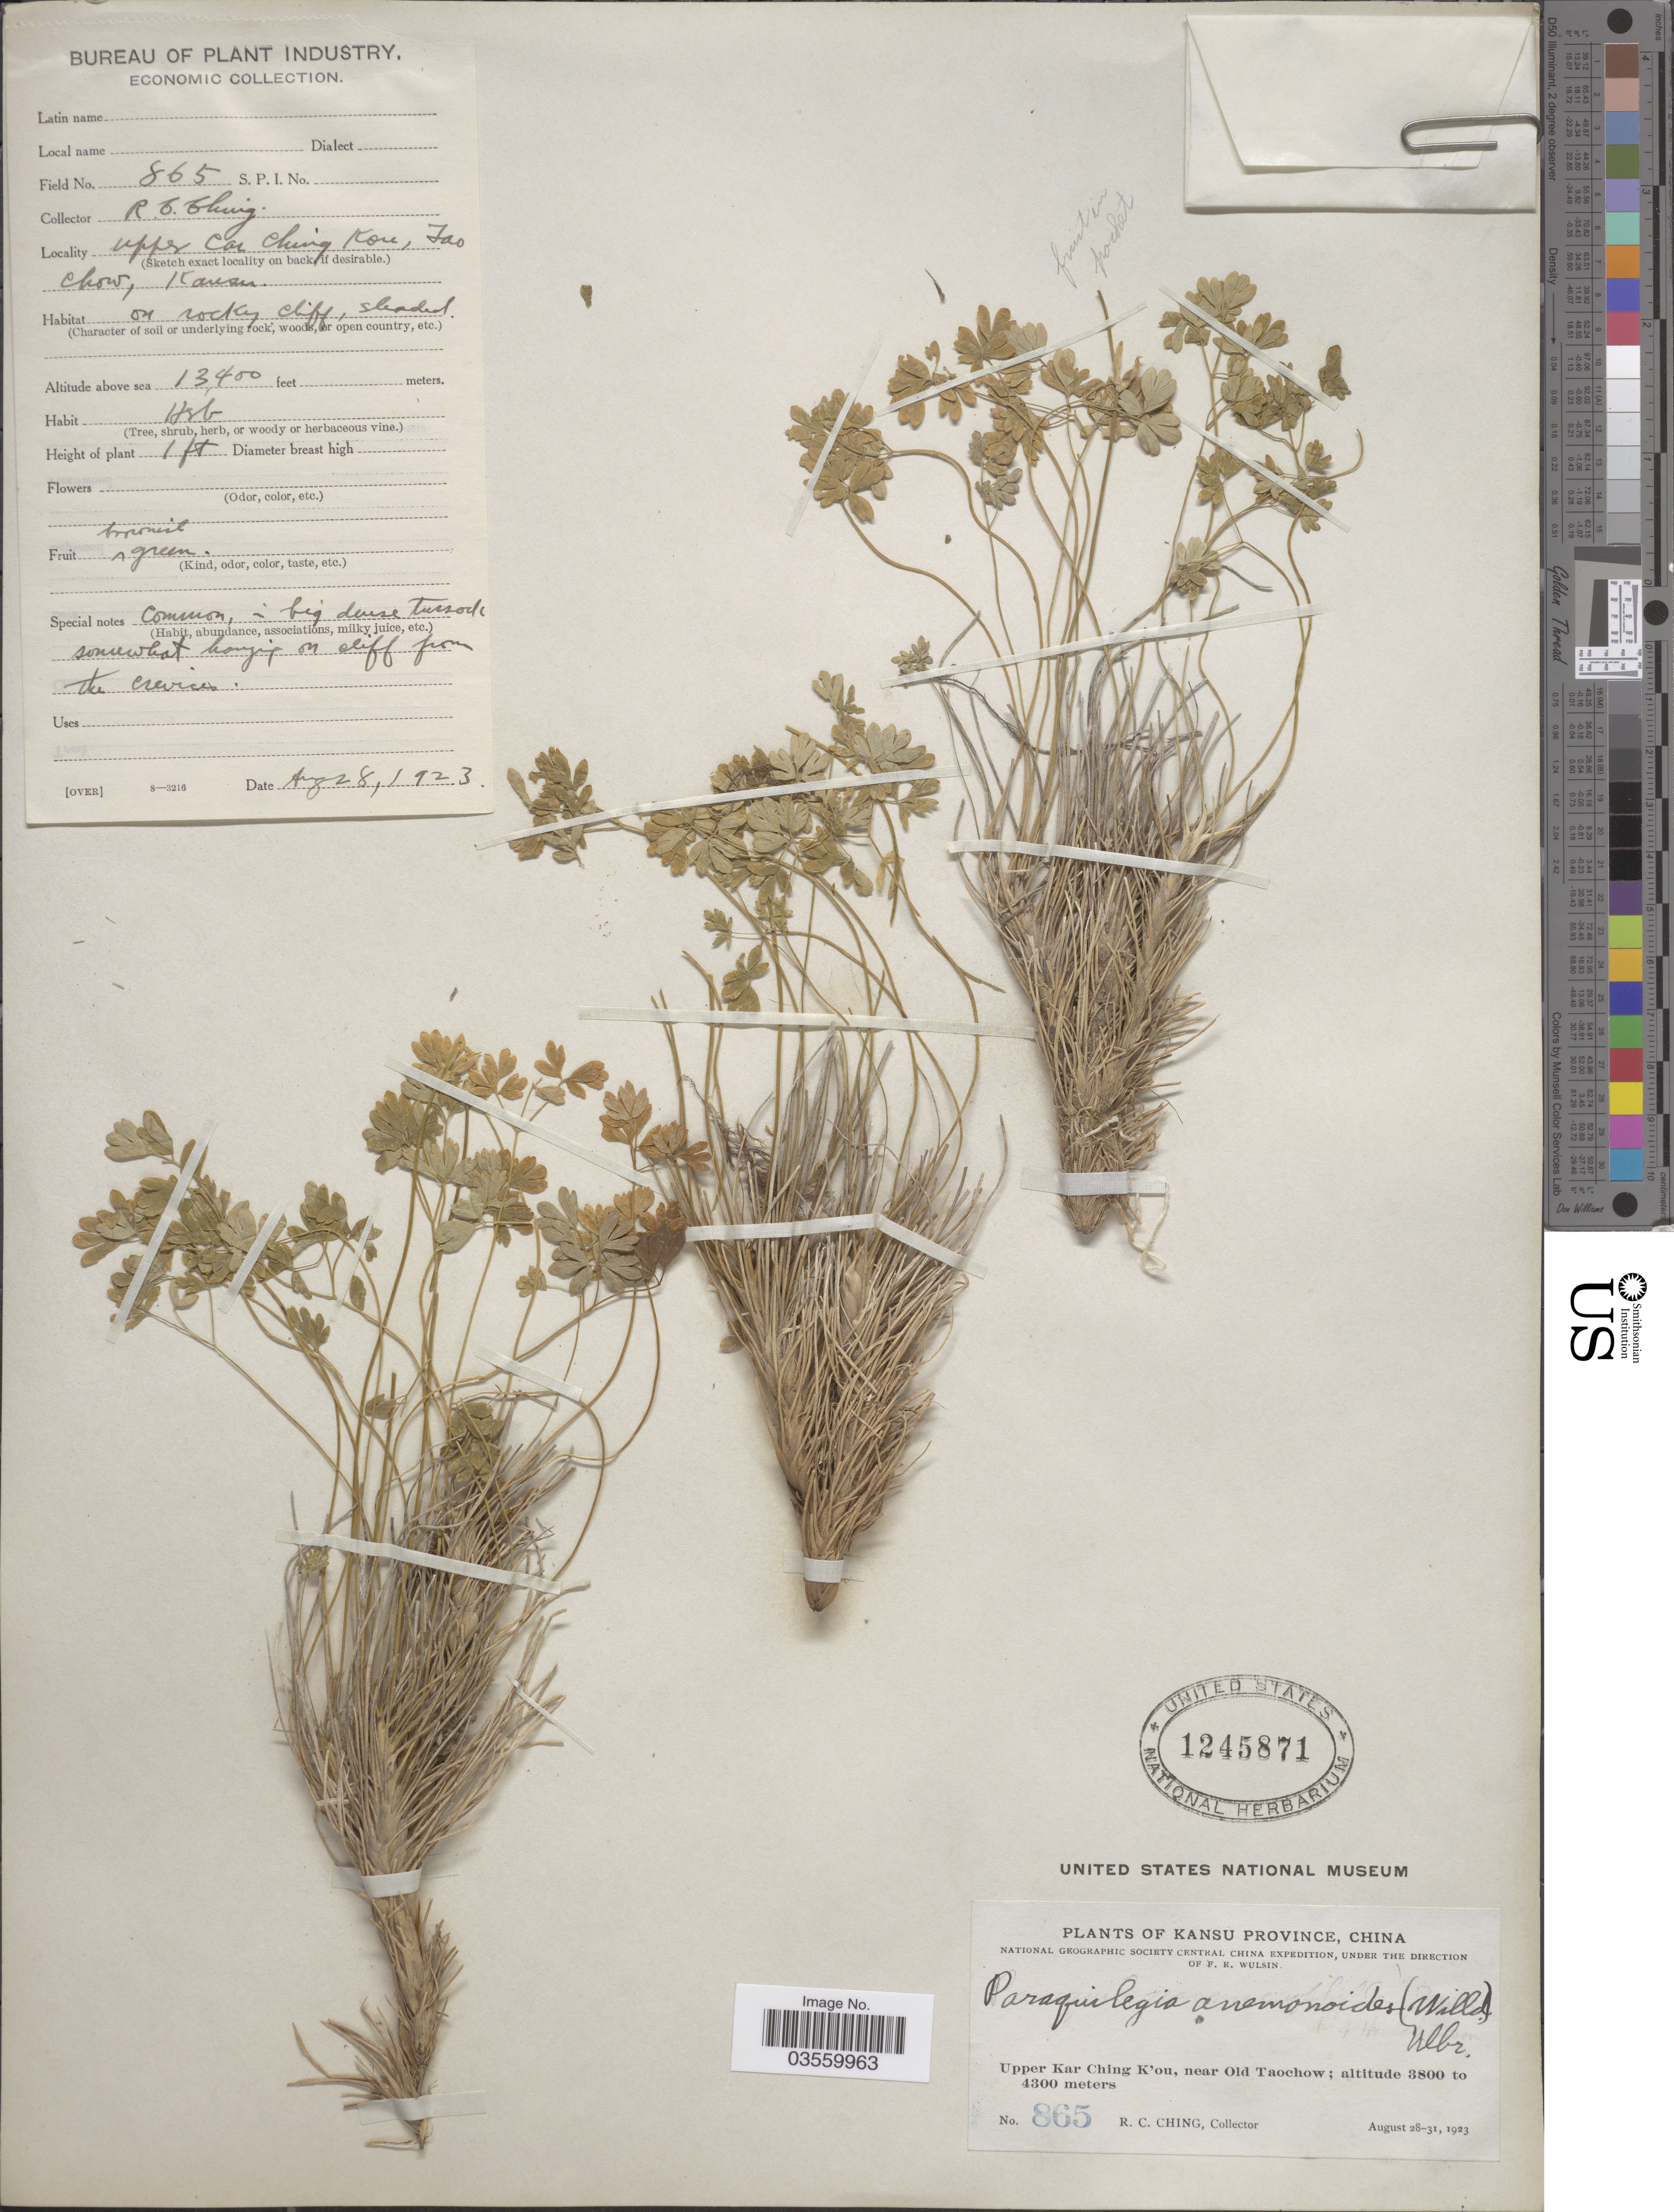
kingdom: Plantae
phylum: Tracheophyta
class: Magnoliopsida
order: Ranunculales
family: Ranunculaceae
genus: Paraquilegia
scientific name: Paraquilegia microphylla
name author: (Royle) J.R. Drumm. & Hutch.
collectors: R. C. Ching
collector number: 865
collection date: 1923-08-28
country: China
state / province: Gansu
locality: Kansu Province. Upper Kar Ching K'on, near Old Taochow.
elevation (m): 4084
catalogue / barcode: US 1245871